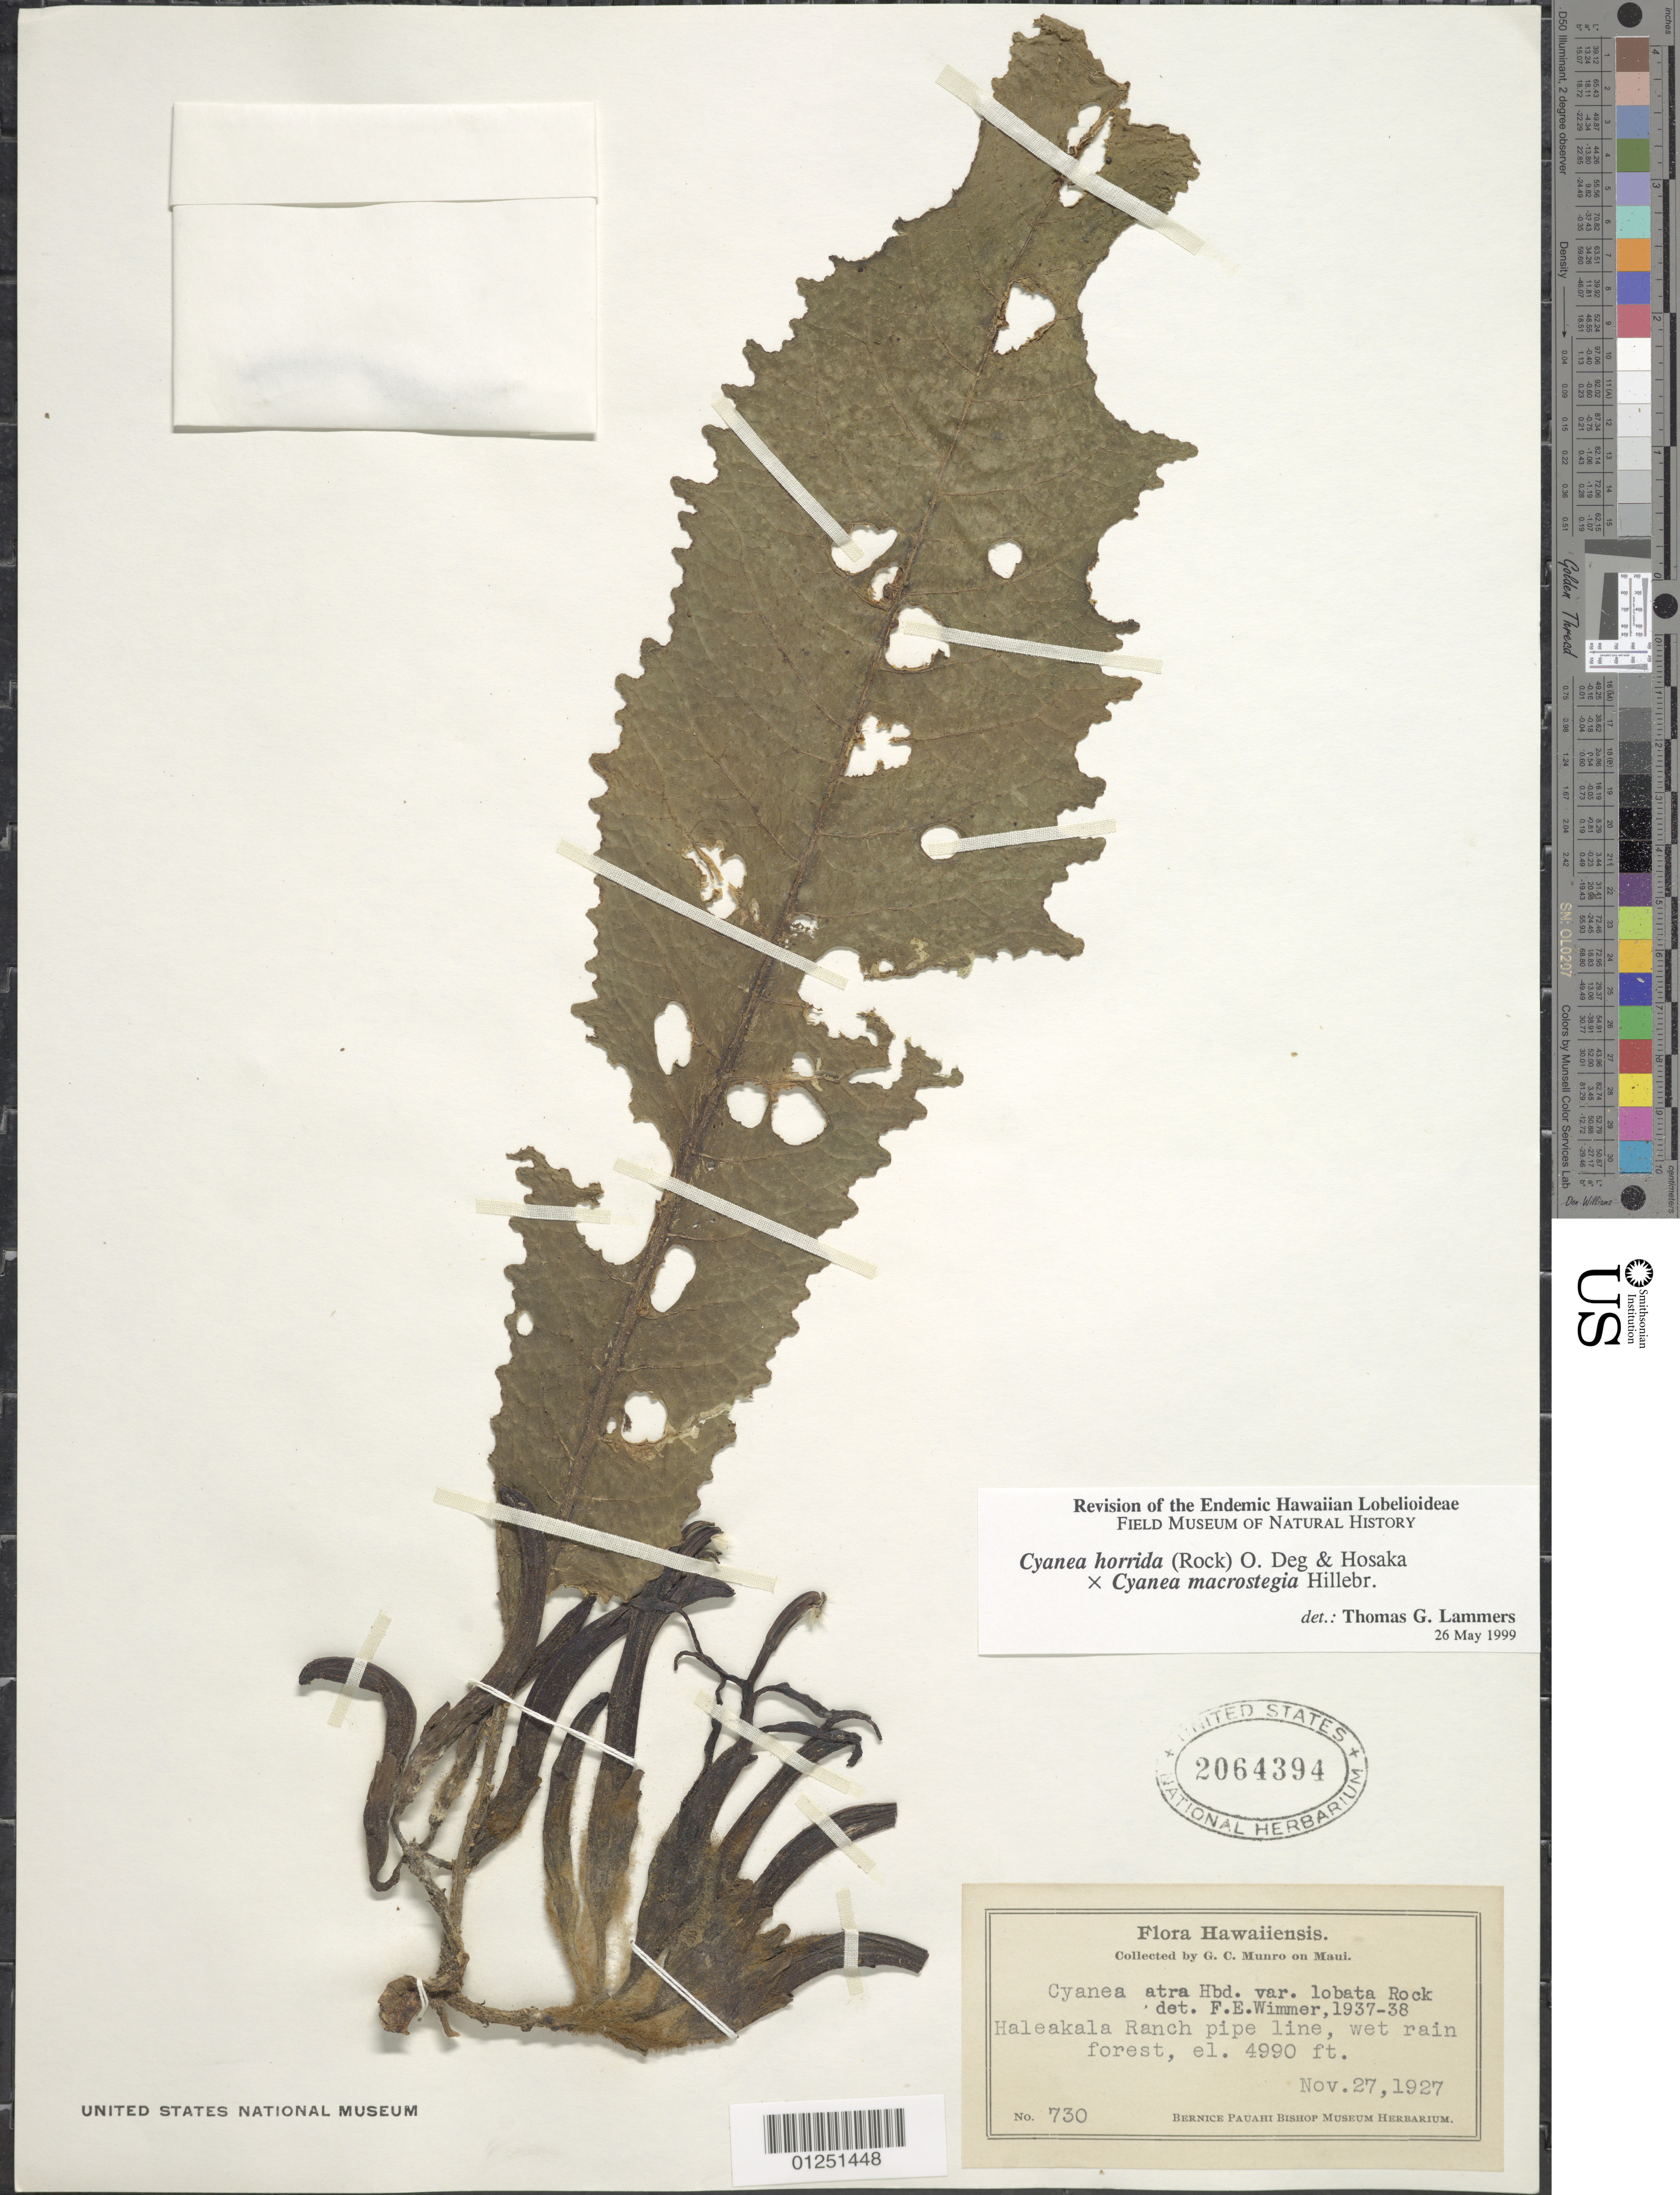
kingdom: Plantae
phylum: Tracheophyta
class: Magnoliopsida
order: Asterales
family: Campanulaceae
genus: Cyanea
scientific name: Cyanea horrida x C. macrostegia Hillebr.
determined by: Lammers, T. G.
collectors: G. C. Munro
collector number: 730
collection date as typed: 27 Nov 1927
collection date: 1927-11-27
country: United States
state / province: Hawaii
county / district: Maui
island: Maui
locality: E Maui, Haleakala Ranch pipeline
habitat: Wet rain forest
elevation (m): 1521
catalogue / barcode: US 2064394